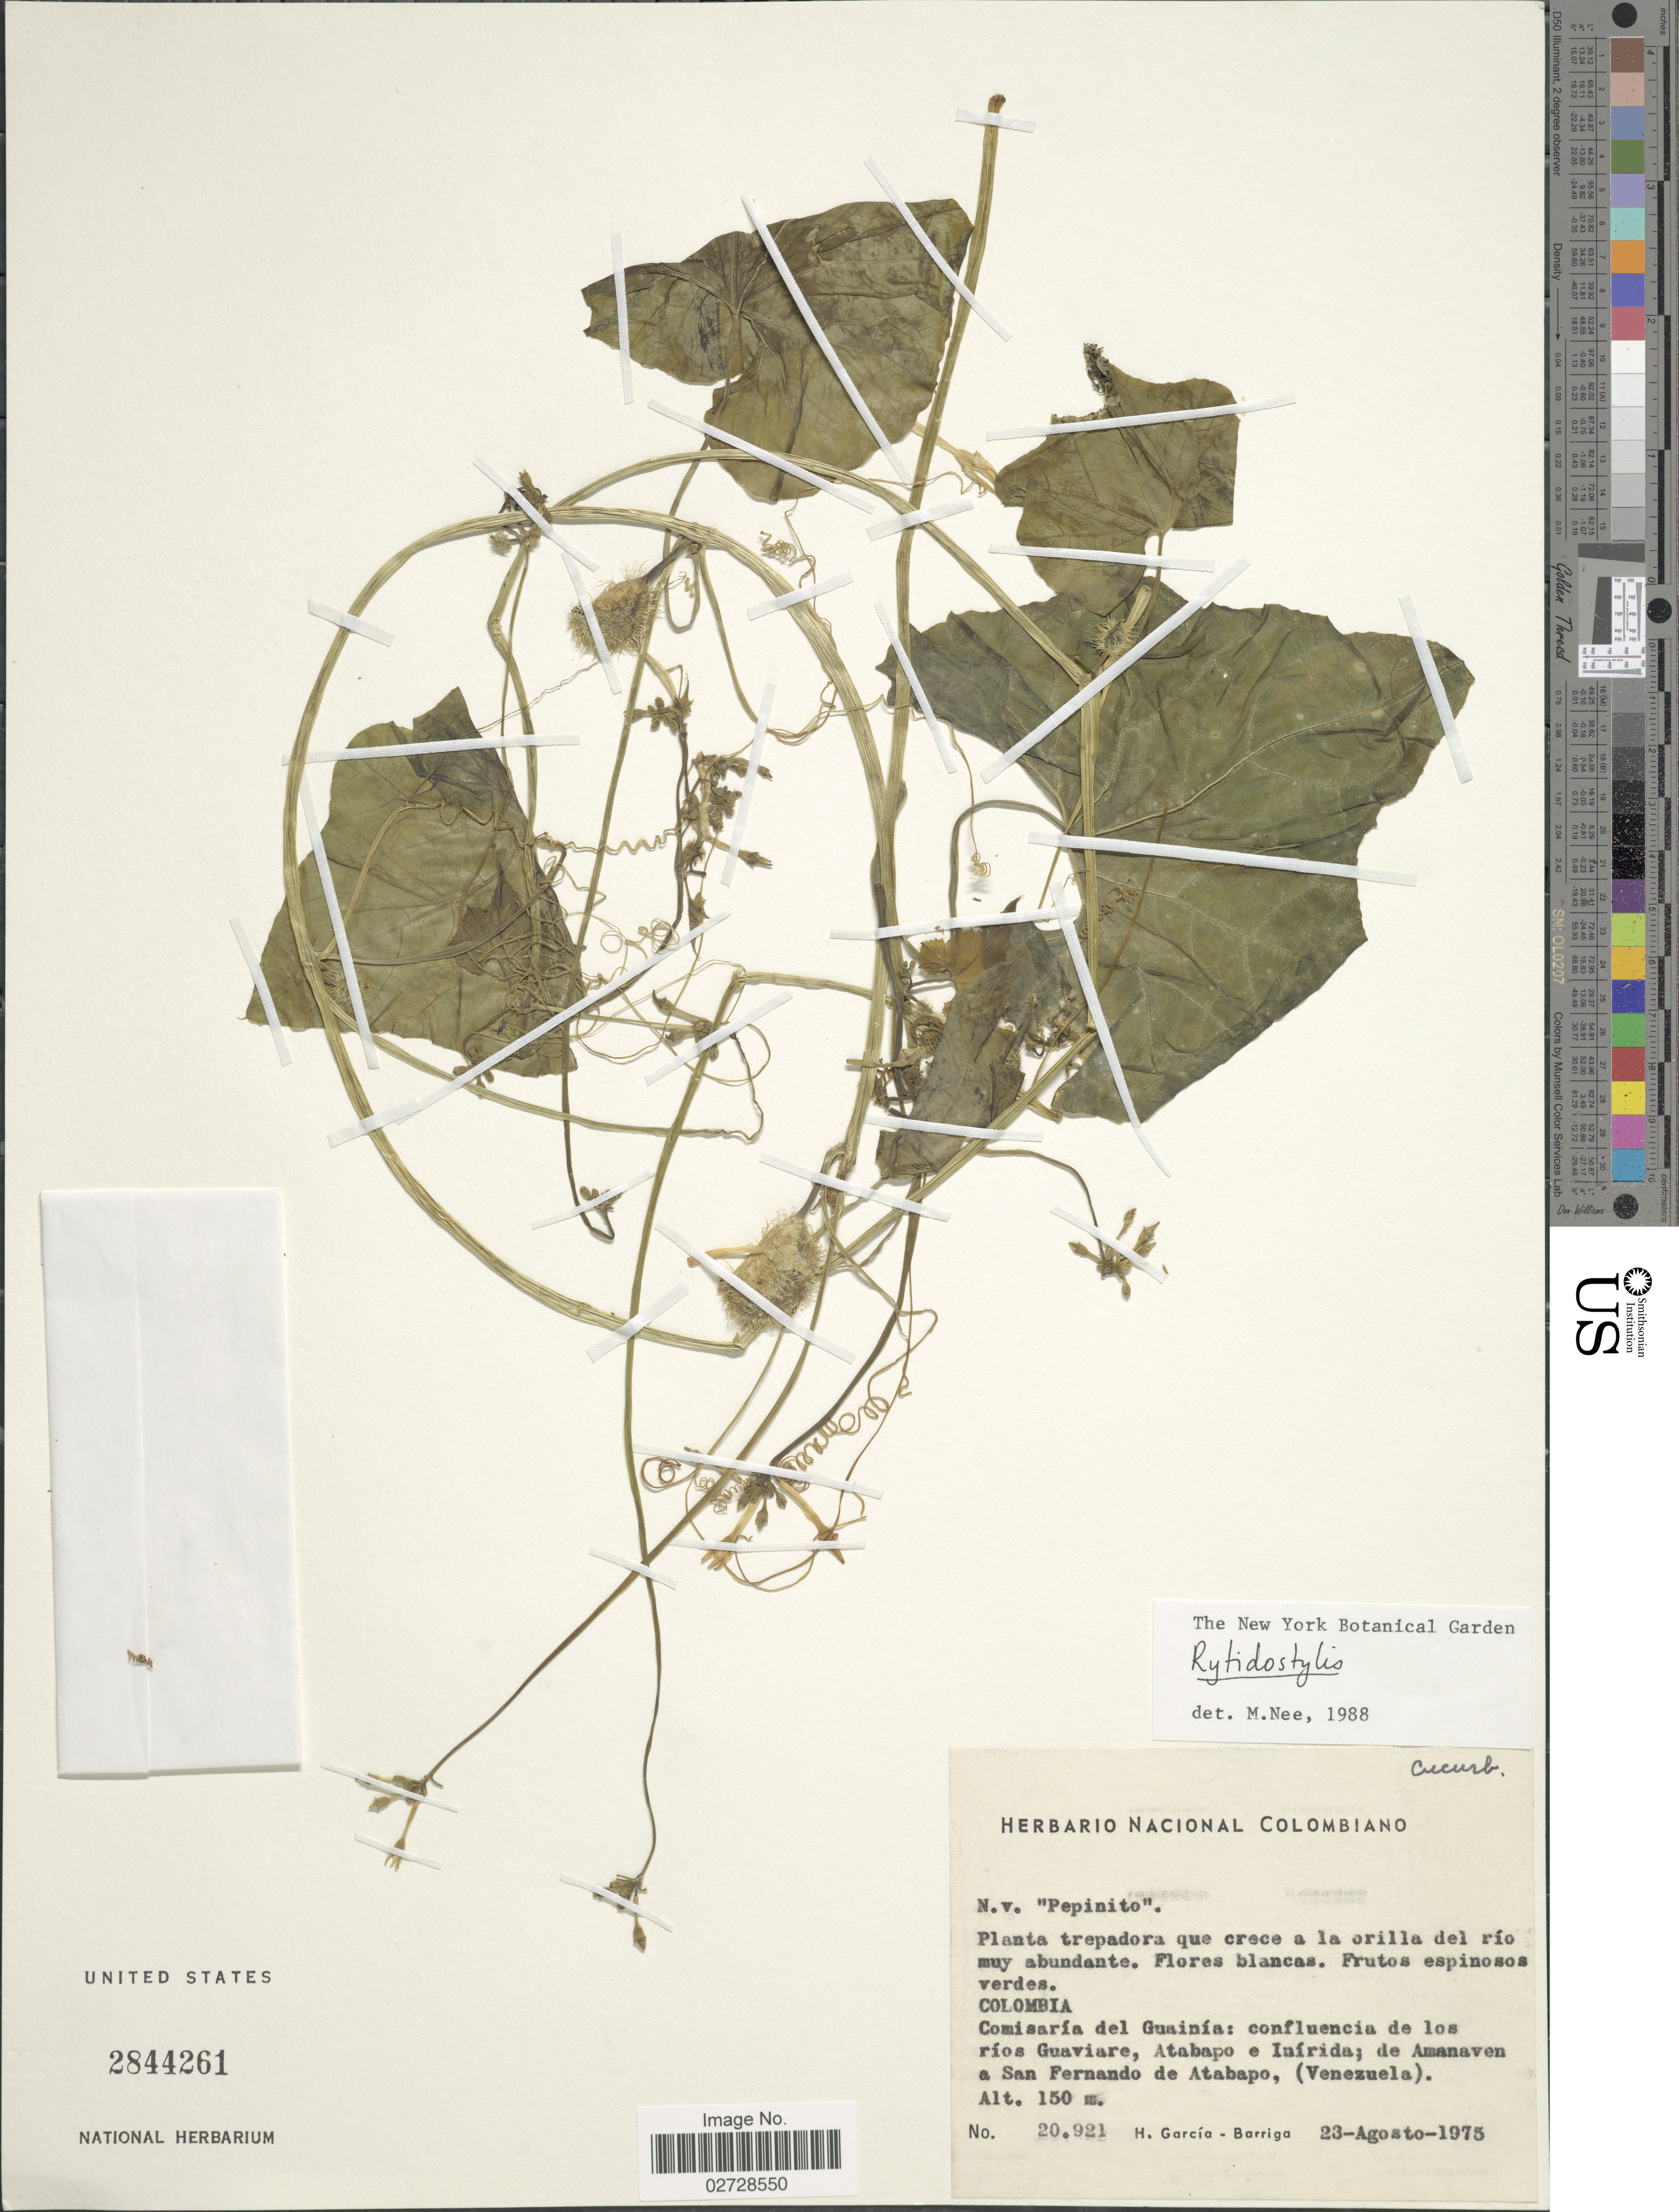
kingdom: Plantae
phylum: Tracheophyta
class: Magnoliopsida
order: Cucurbitales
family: Cucurbitaceae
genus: Cyclanthera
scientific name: Cyclanthera sp.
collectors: H. García Barriga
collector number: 20921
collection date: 1975-08-23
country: Venezuela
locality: Comisaria del Guainia: confluencia de los a San Guaviare, Atabapo e lnirida; de Amanaven a San Fernando de Atabapo, (Venezuela [unsure placement]).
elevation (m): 150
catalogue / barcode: US 2844261